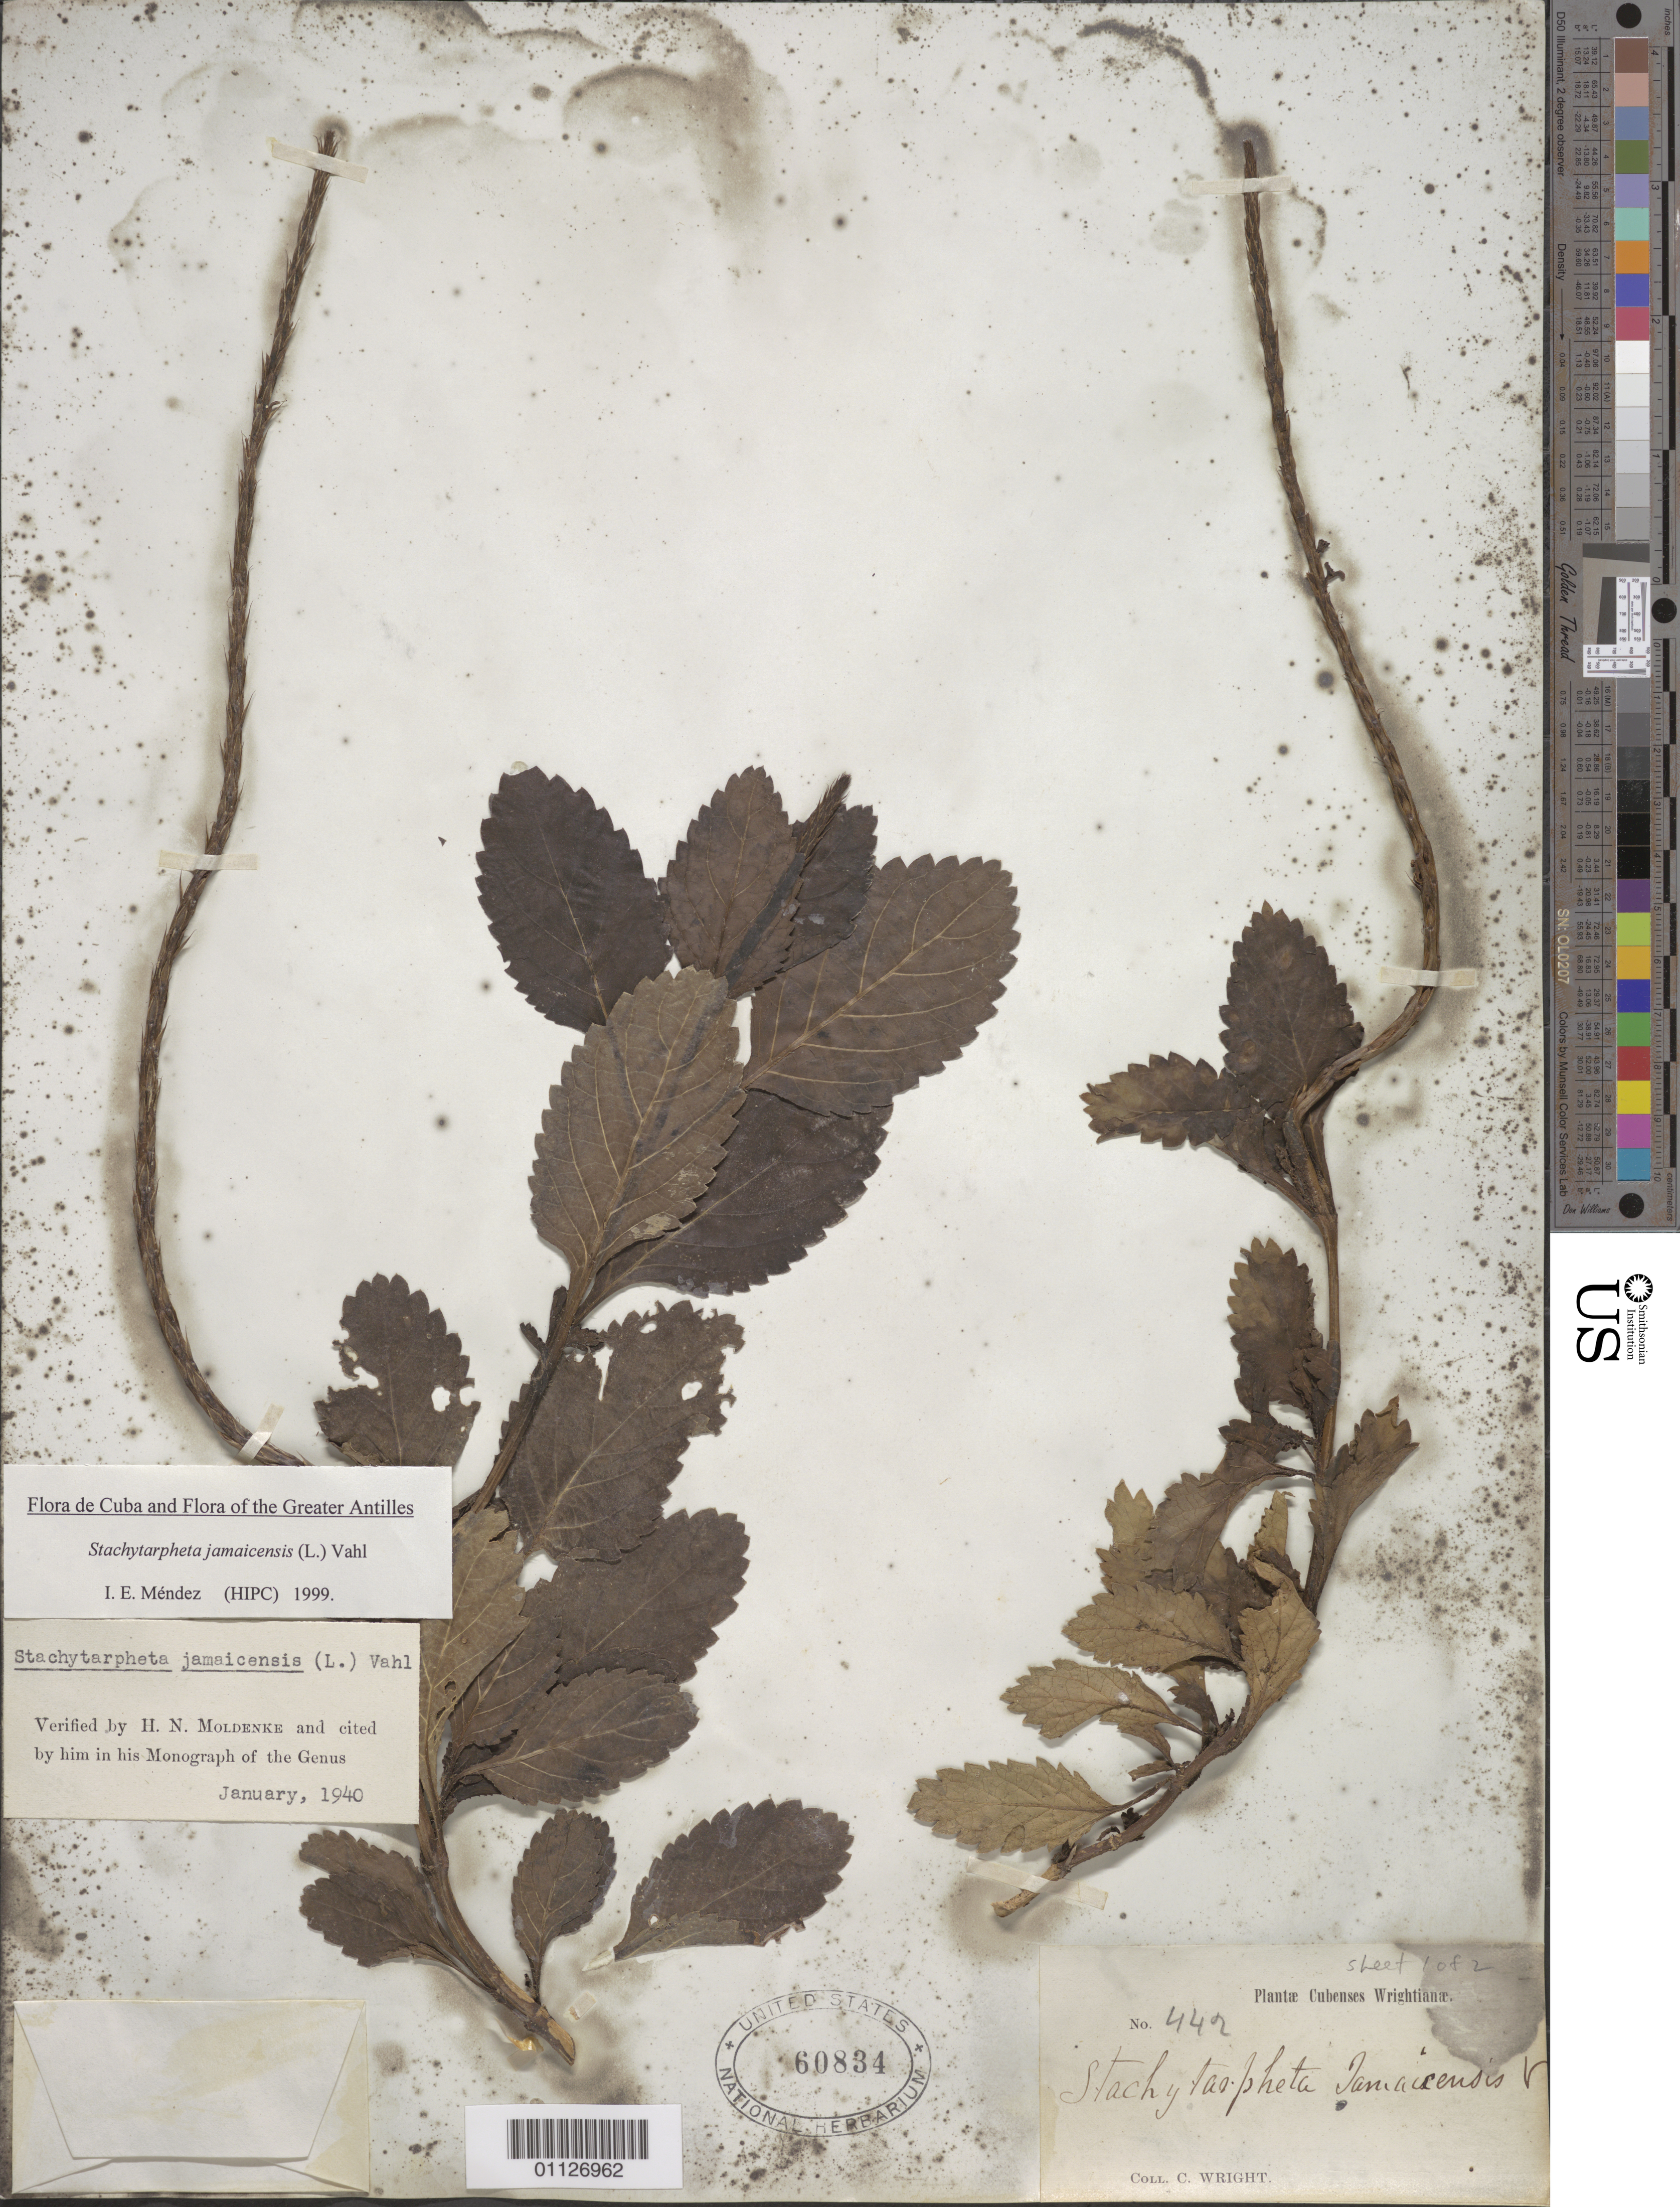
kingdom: Plantae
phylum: Tracheophyta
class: Magnoliopsida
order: Lamiales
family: Verbenaceae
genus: Stachytarpheta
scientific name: Stachytarpheta jamaicensis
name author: (L.) Vahl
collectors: C. Wright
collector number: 442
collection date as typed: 1800 to 1899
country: Cuba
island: Cuba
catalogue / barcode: US 60834